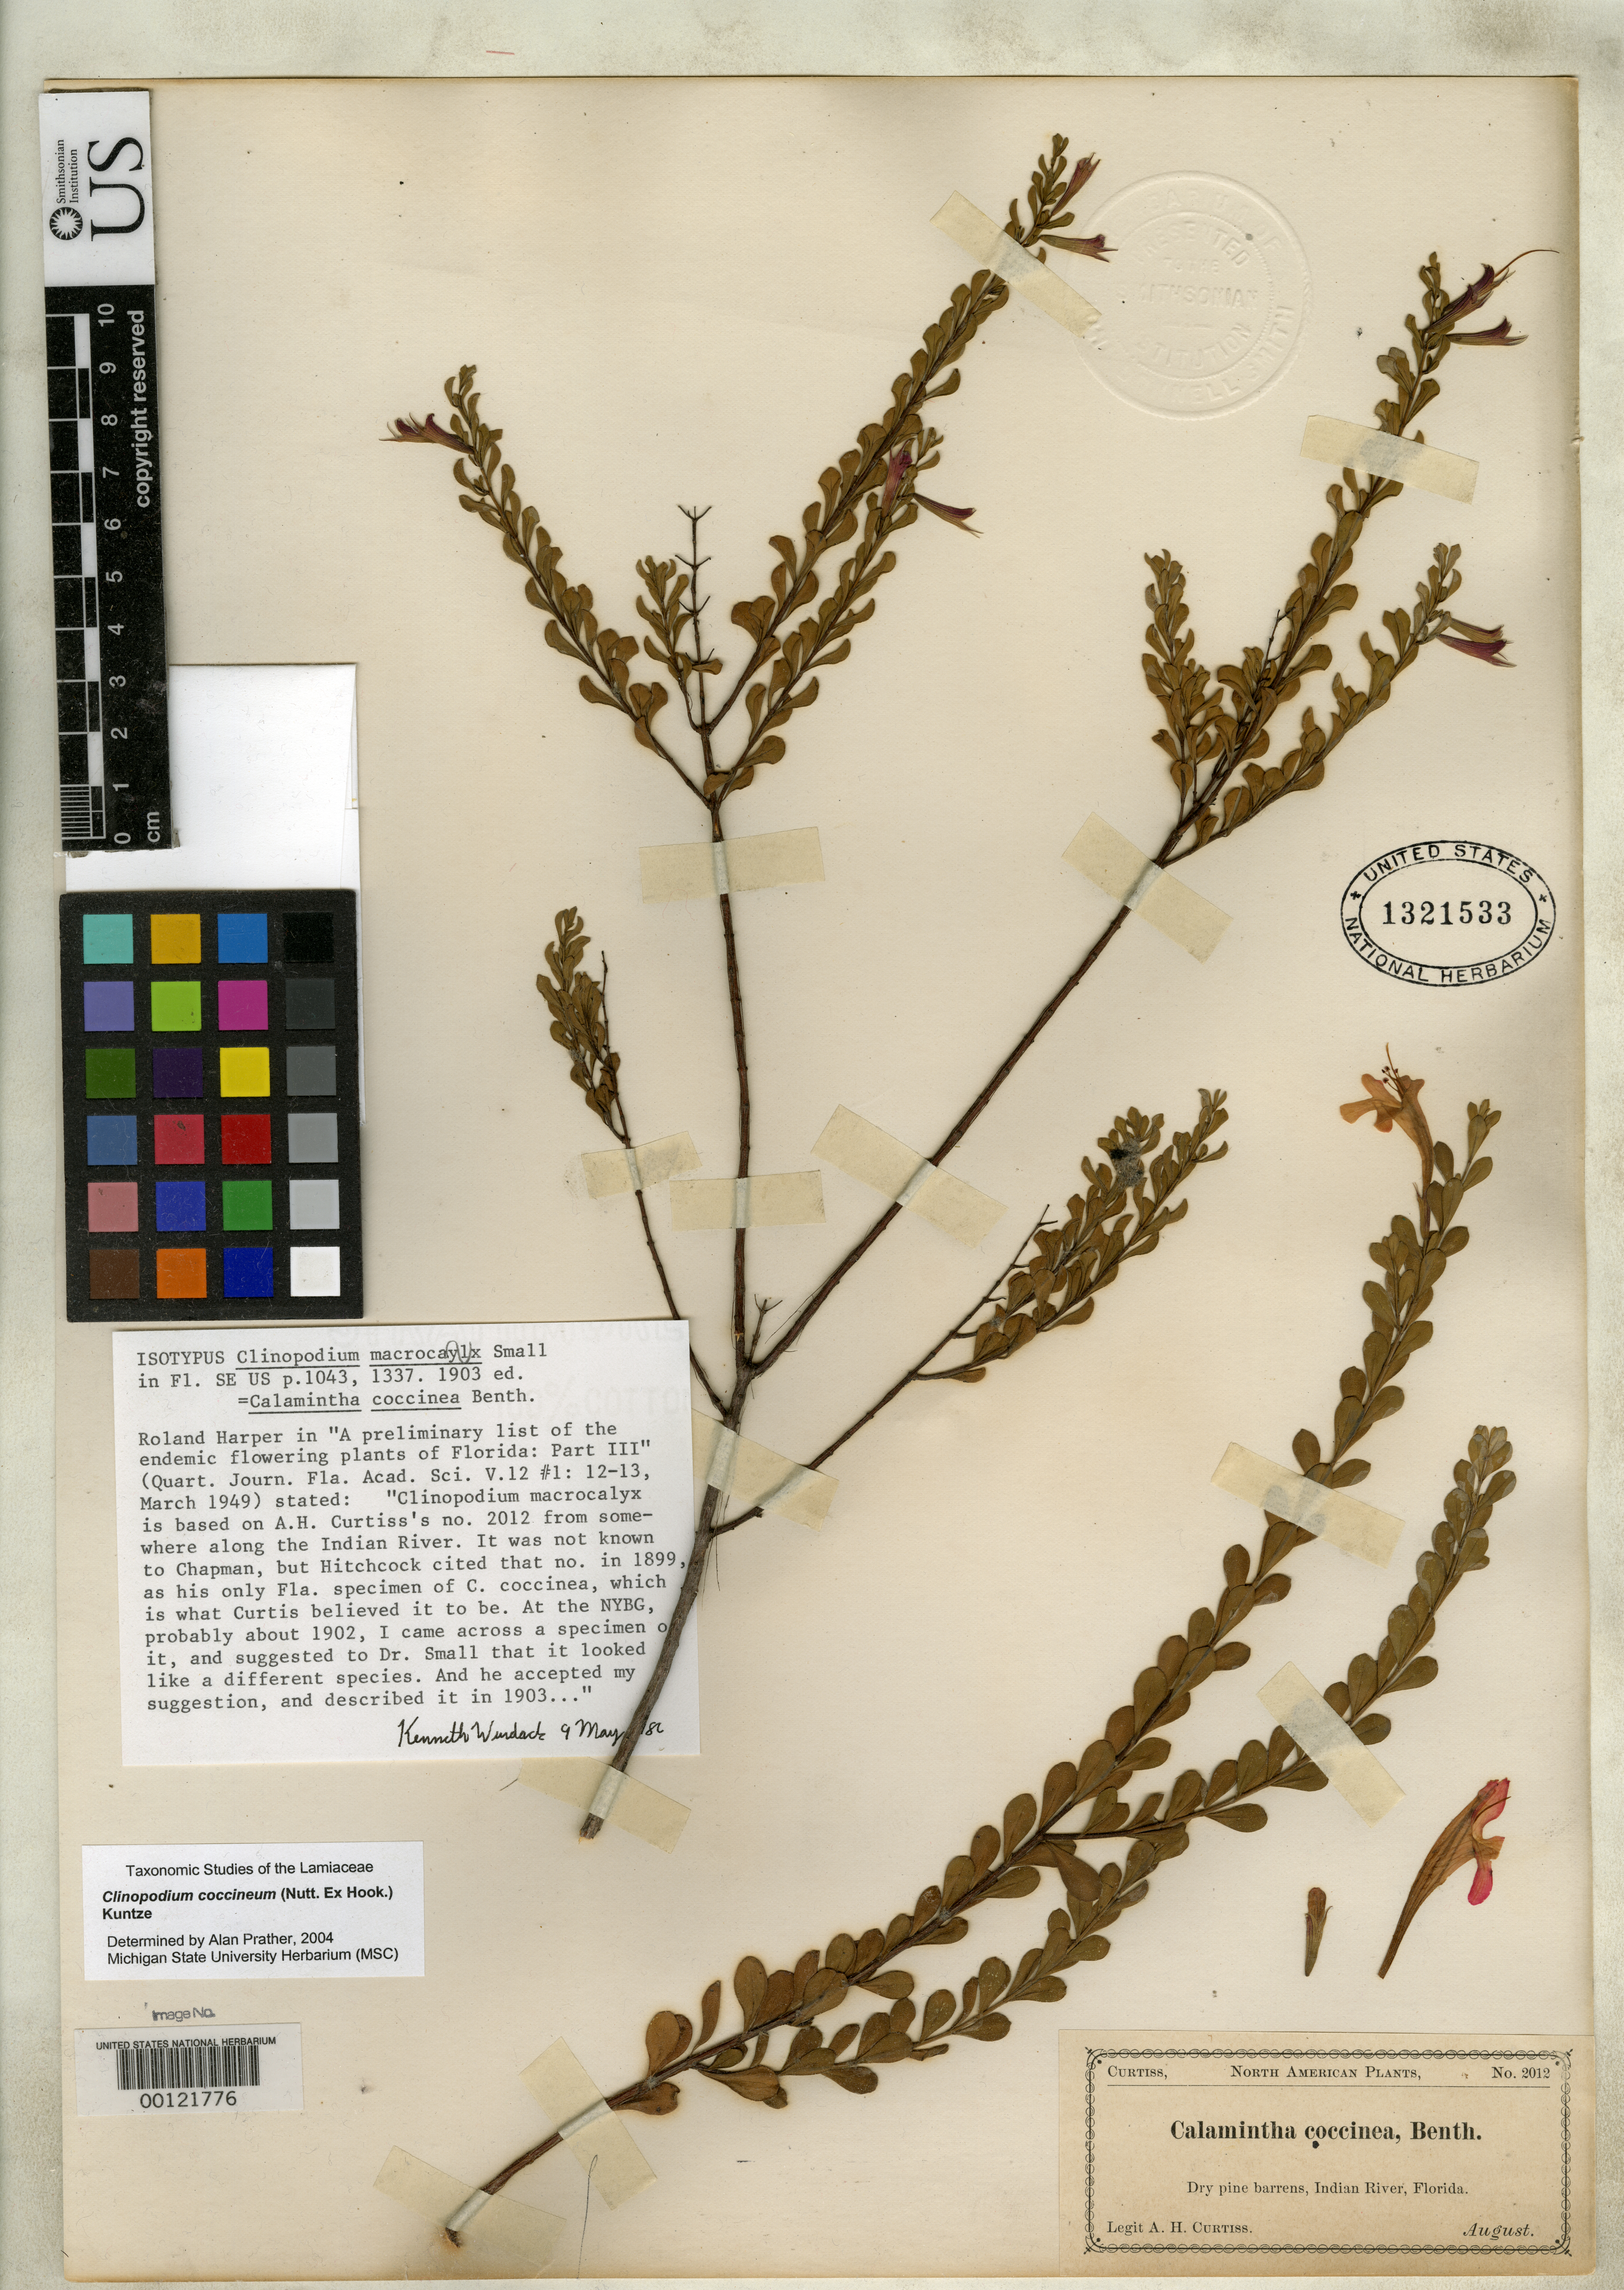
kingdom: Plantae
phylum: Tracheophyta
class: Magnoliopsida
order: Lamiales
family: Lamiaceae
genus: Clinopodium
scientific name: Clinopodium macrocalyx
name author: Small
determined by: Prather, L. A.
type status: Isotype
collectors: A. H. Curtiss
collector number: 2012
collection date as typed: Aug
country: United States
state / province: Florida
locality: Dry pine barrens, Indian River.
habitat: Dry pine barrens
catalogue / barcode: US 1321533